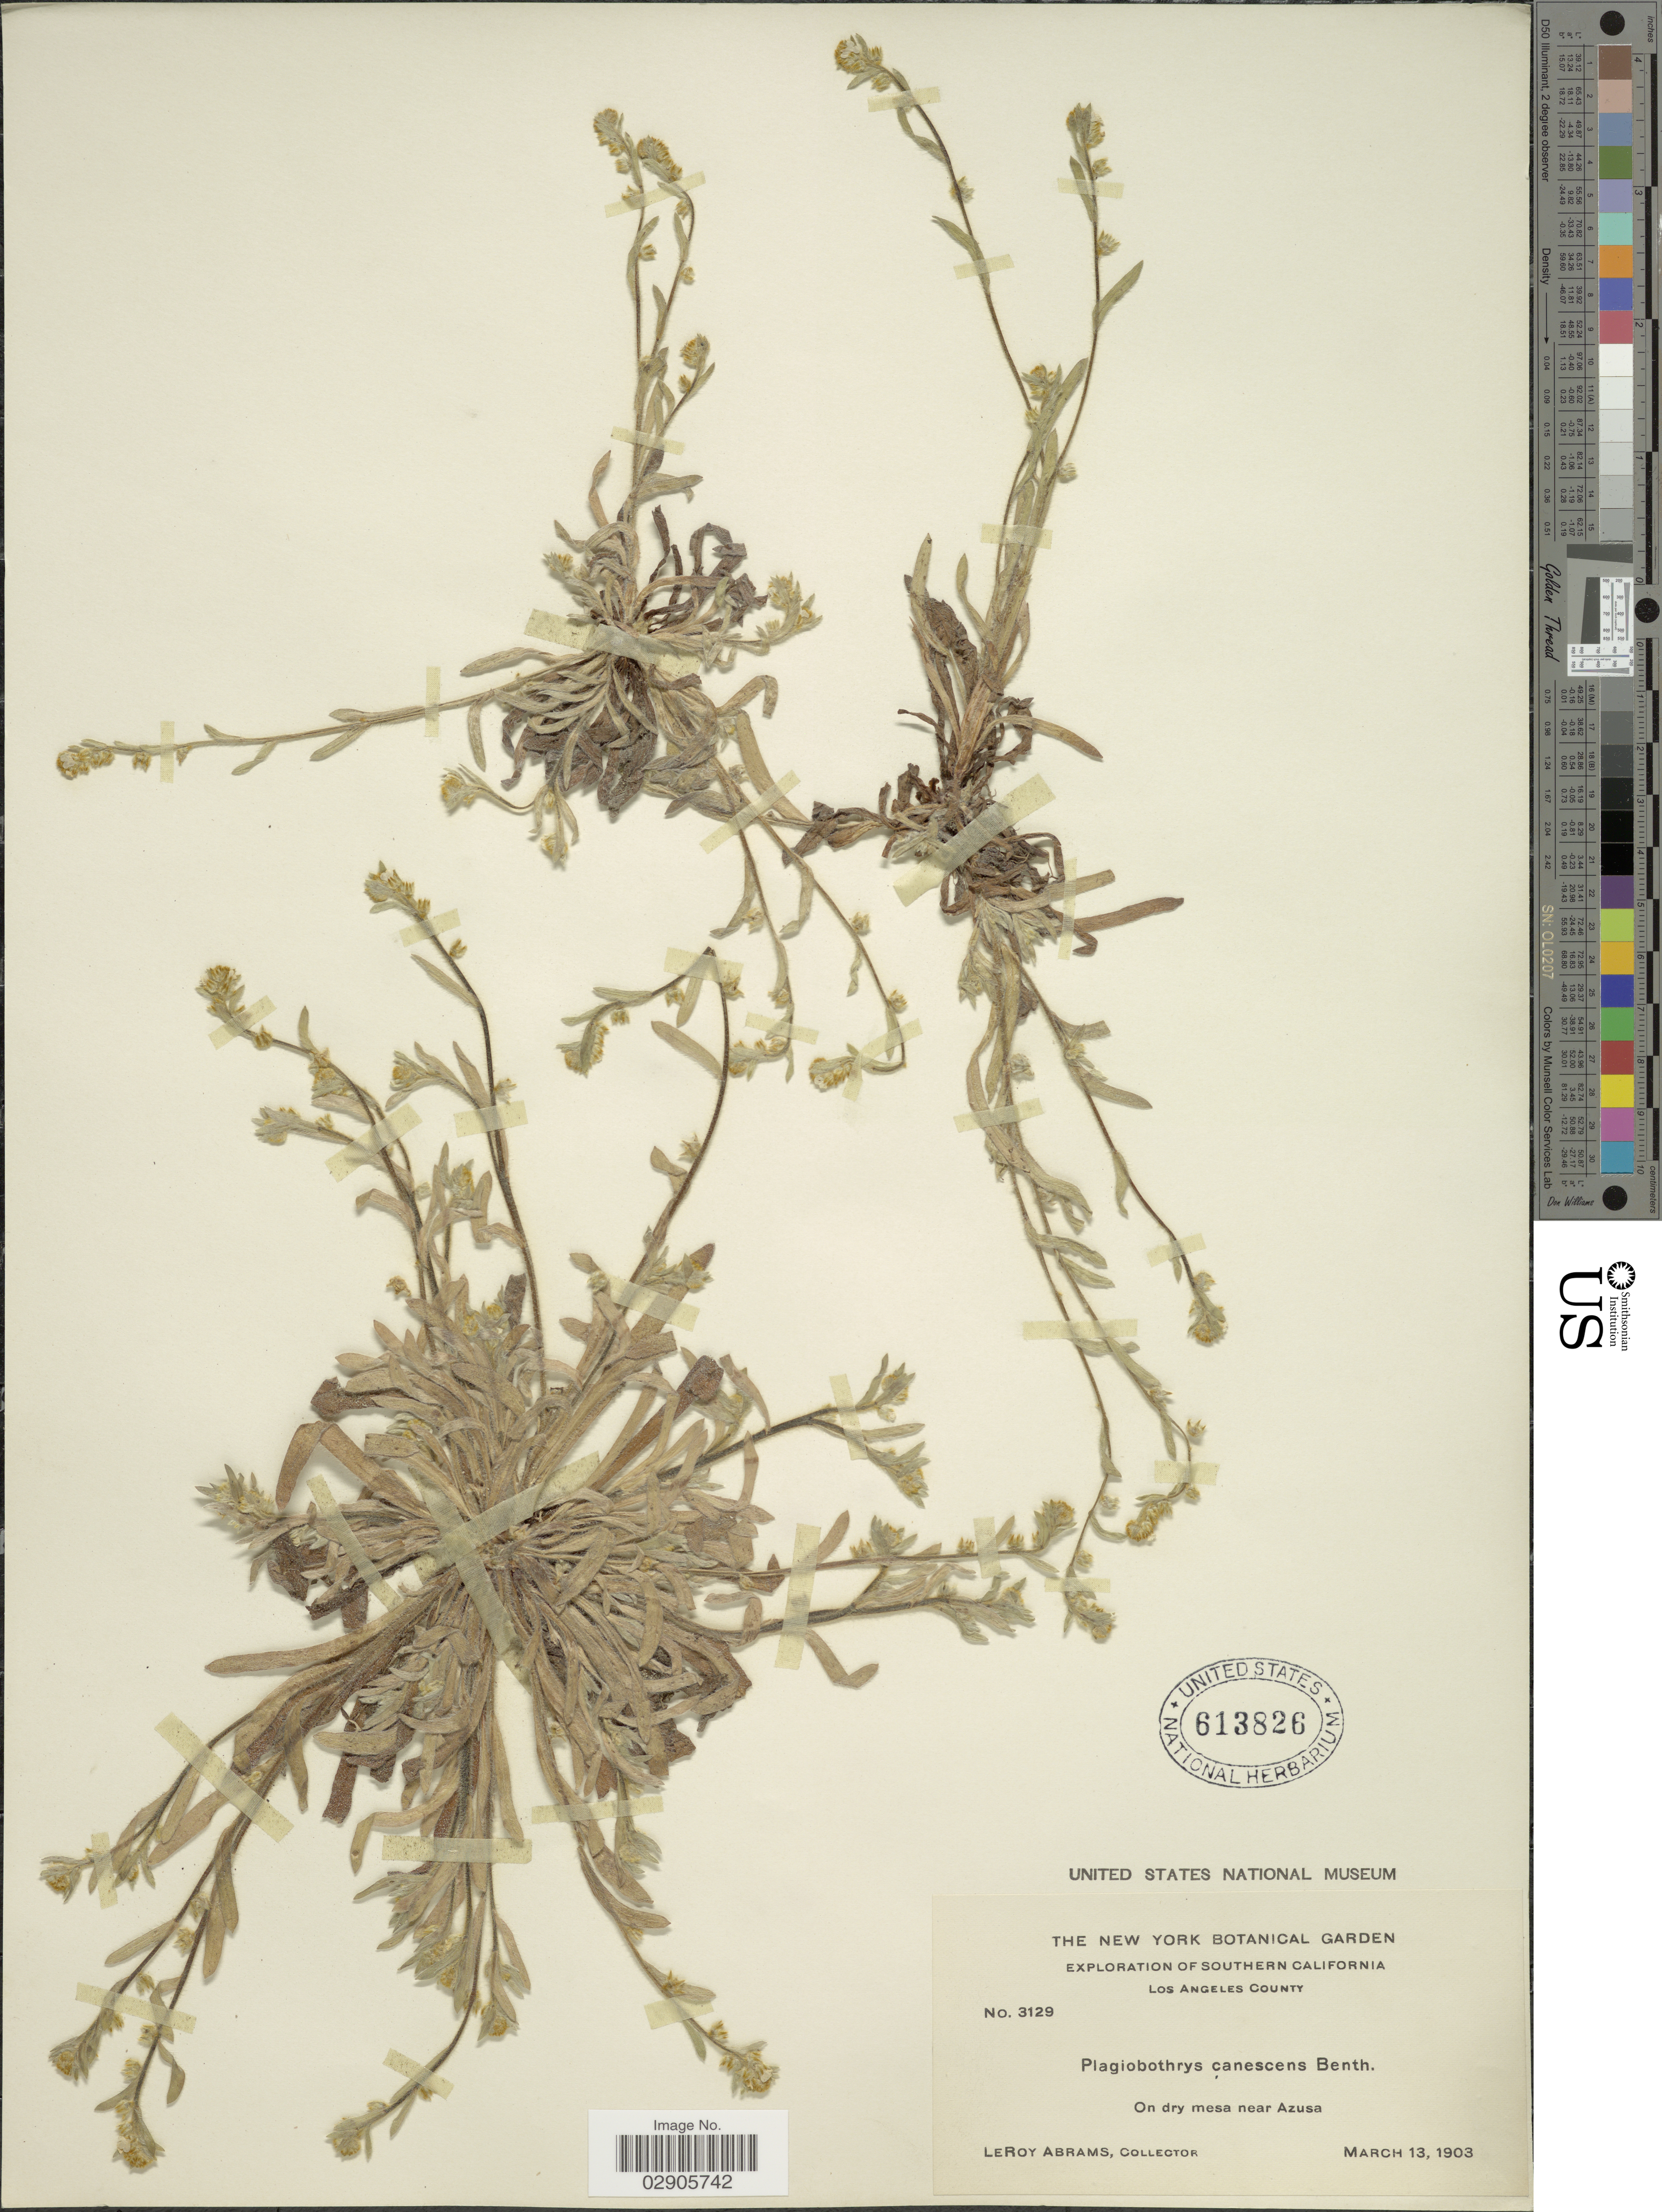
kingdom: Plantae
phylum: Tracheophyta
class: Magnoliopsida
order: Boraginales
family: Boraginaceae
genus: Plagiobothrys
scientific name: Plagiobothrys canescens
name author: Benth.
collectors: L. Abrams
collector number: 3129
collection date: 1903-03-13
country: United States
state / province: California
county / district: Los Angeles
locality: Southern California. Los Angeles County. On dry mesa near Azusa.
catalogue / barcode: US 613826